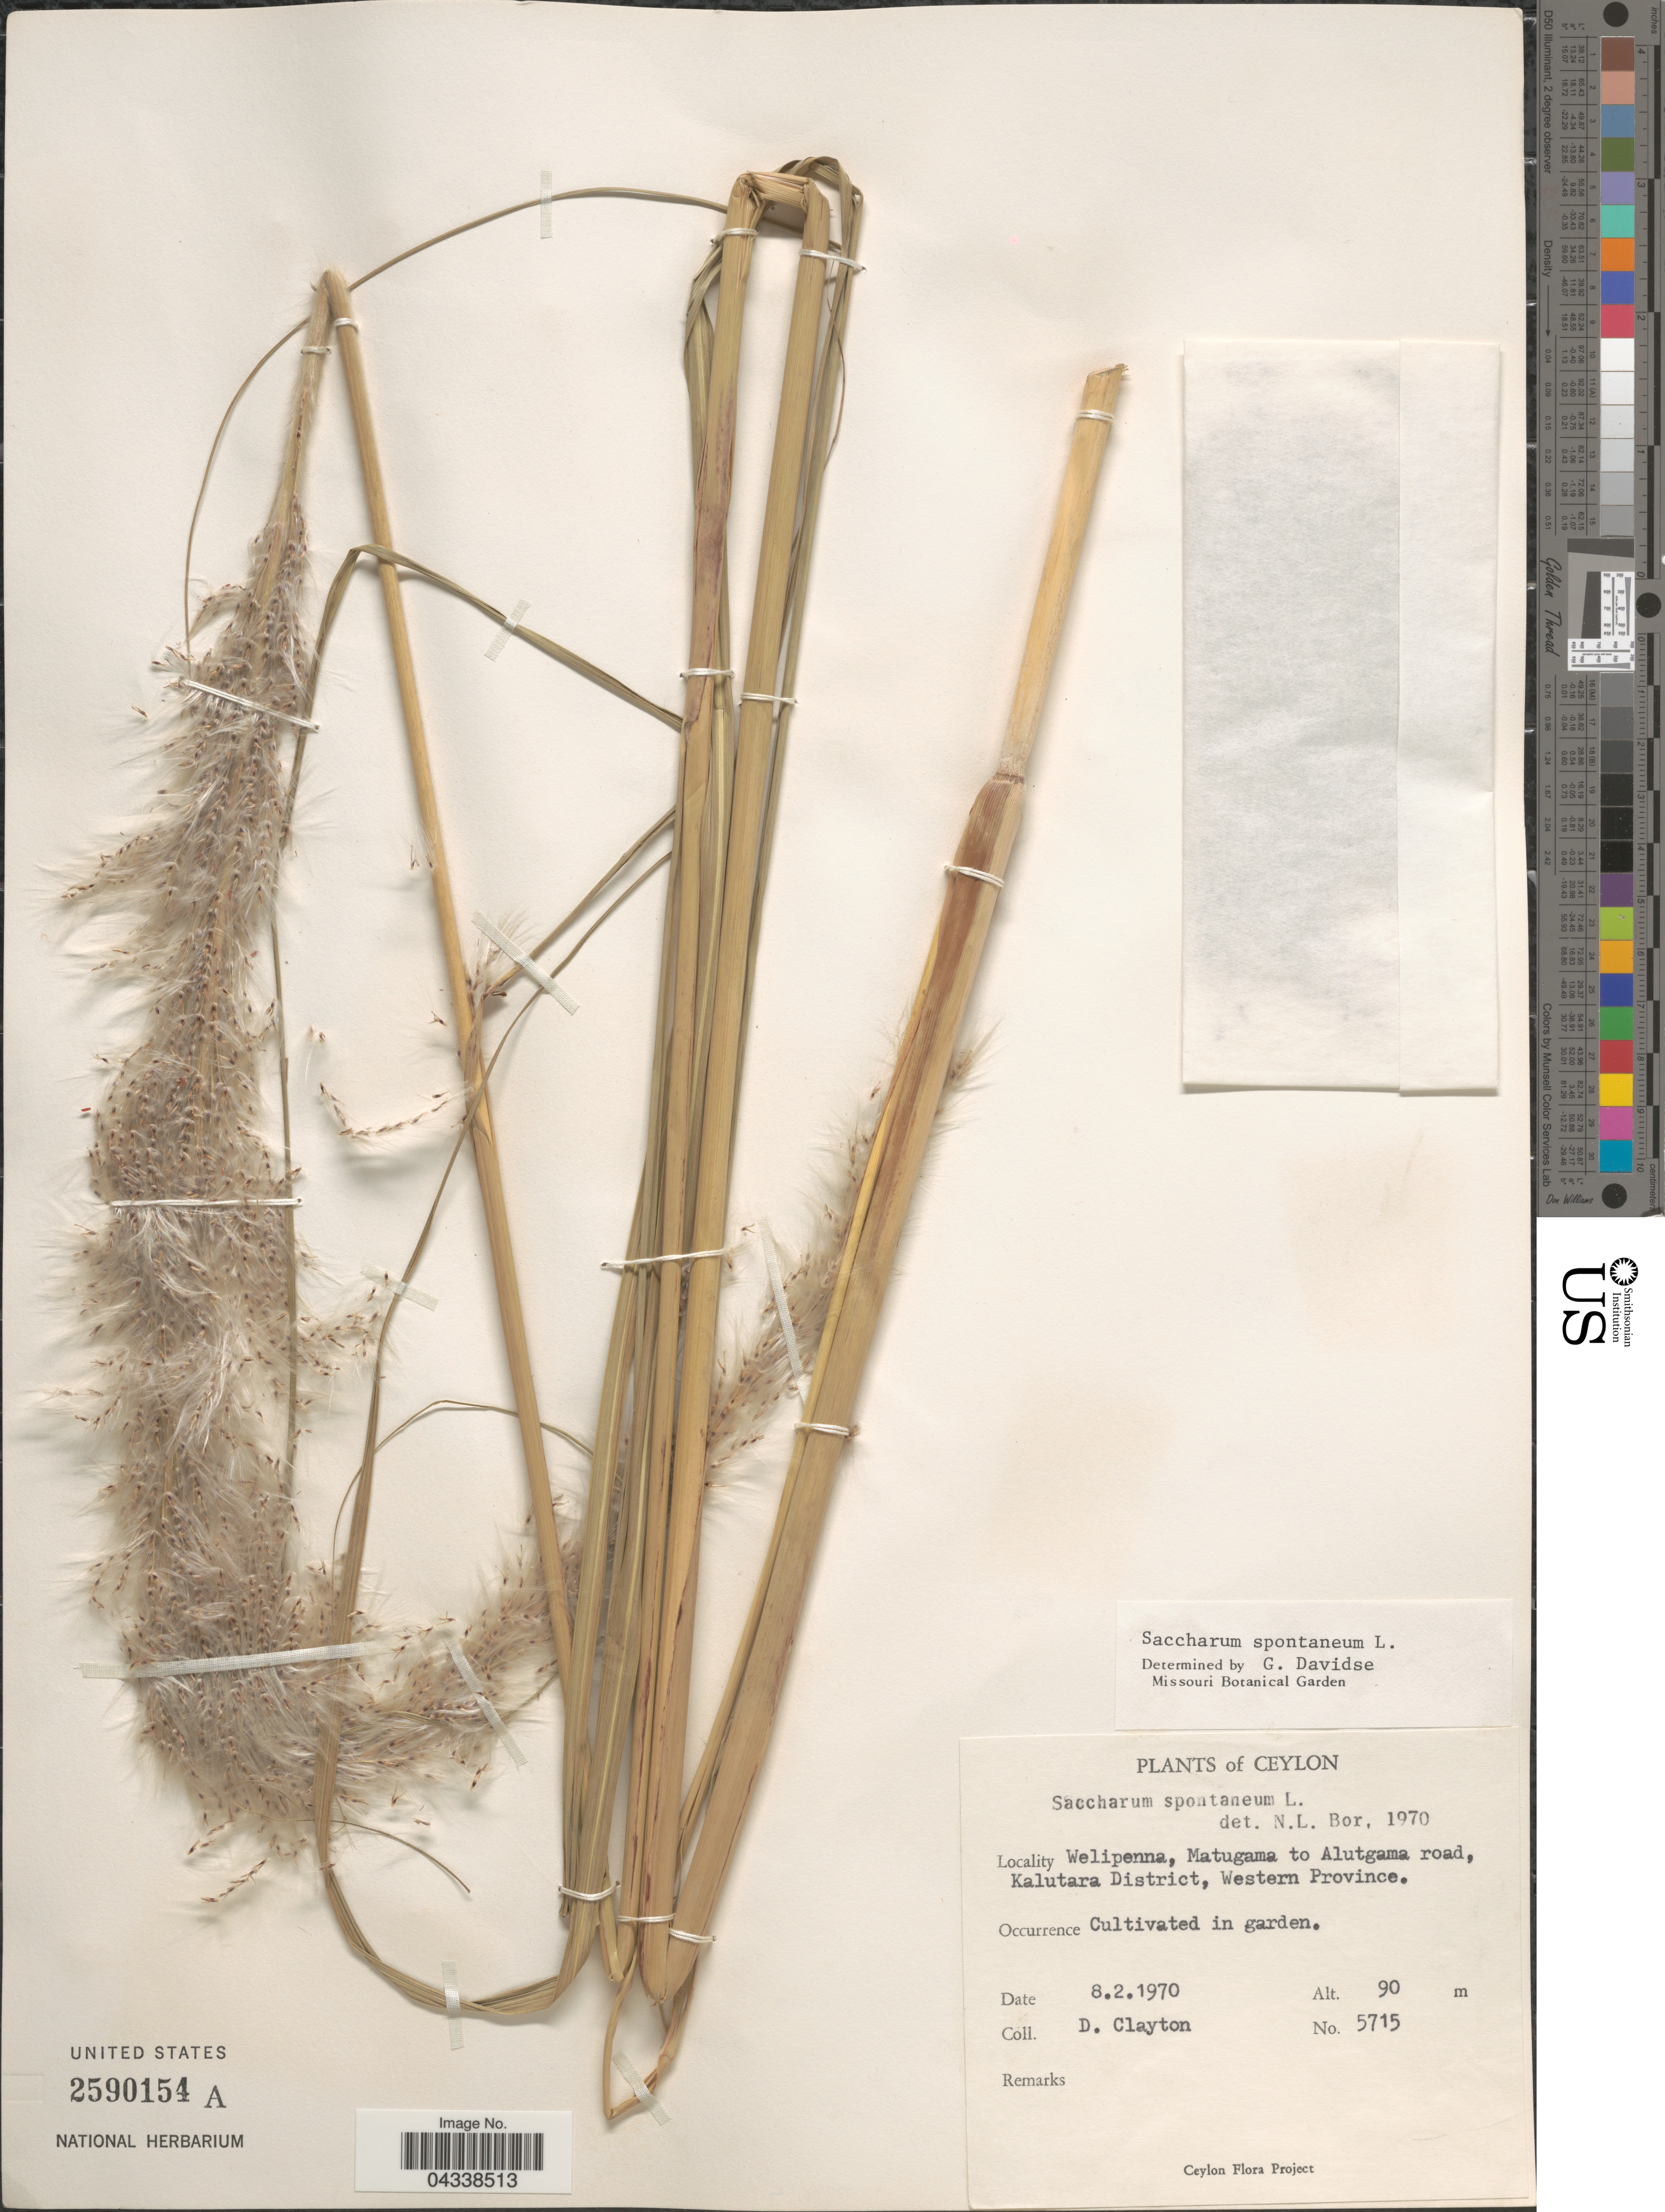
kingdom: Plantae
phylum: Tracheophyta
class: Liliopsida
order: Poales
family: Poaceae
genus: Saccharum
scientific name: Saccharum spontaneum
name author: L.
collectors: D. Clayton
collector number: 5715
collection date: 1970-02-08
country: Sri Lanka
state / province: Western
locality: Ceylon. Welipenna, Matugama to Alutgama road, Kalutara District. Cultivated in garden.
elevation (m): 90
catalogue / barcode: US 2590154A